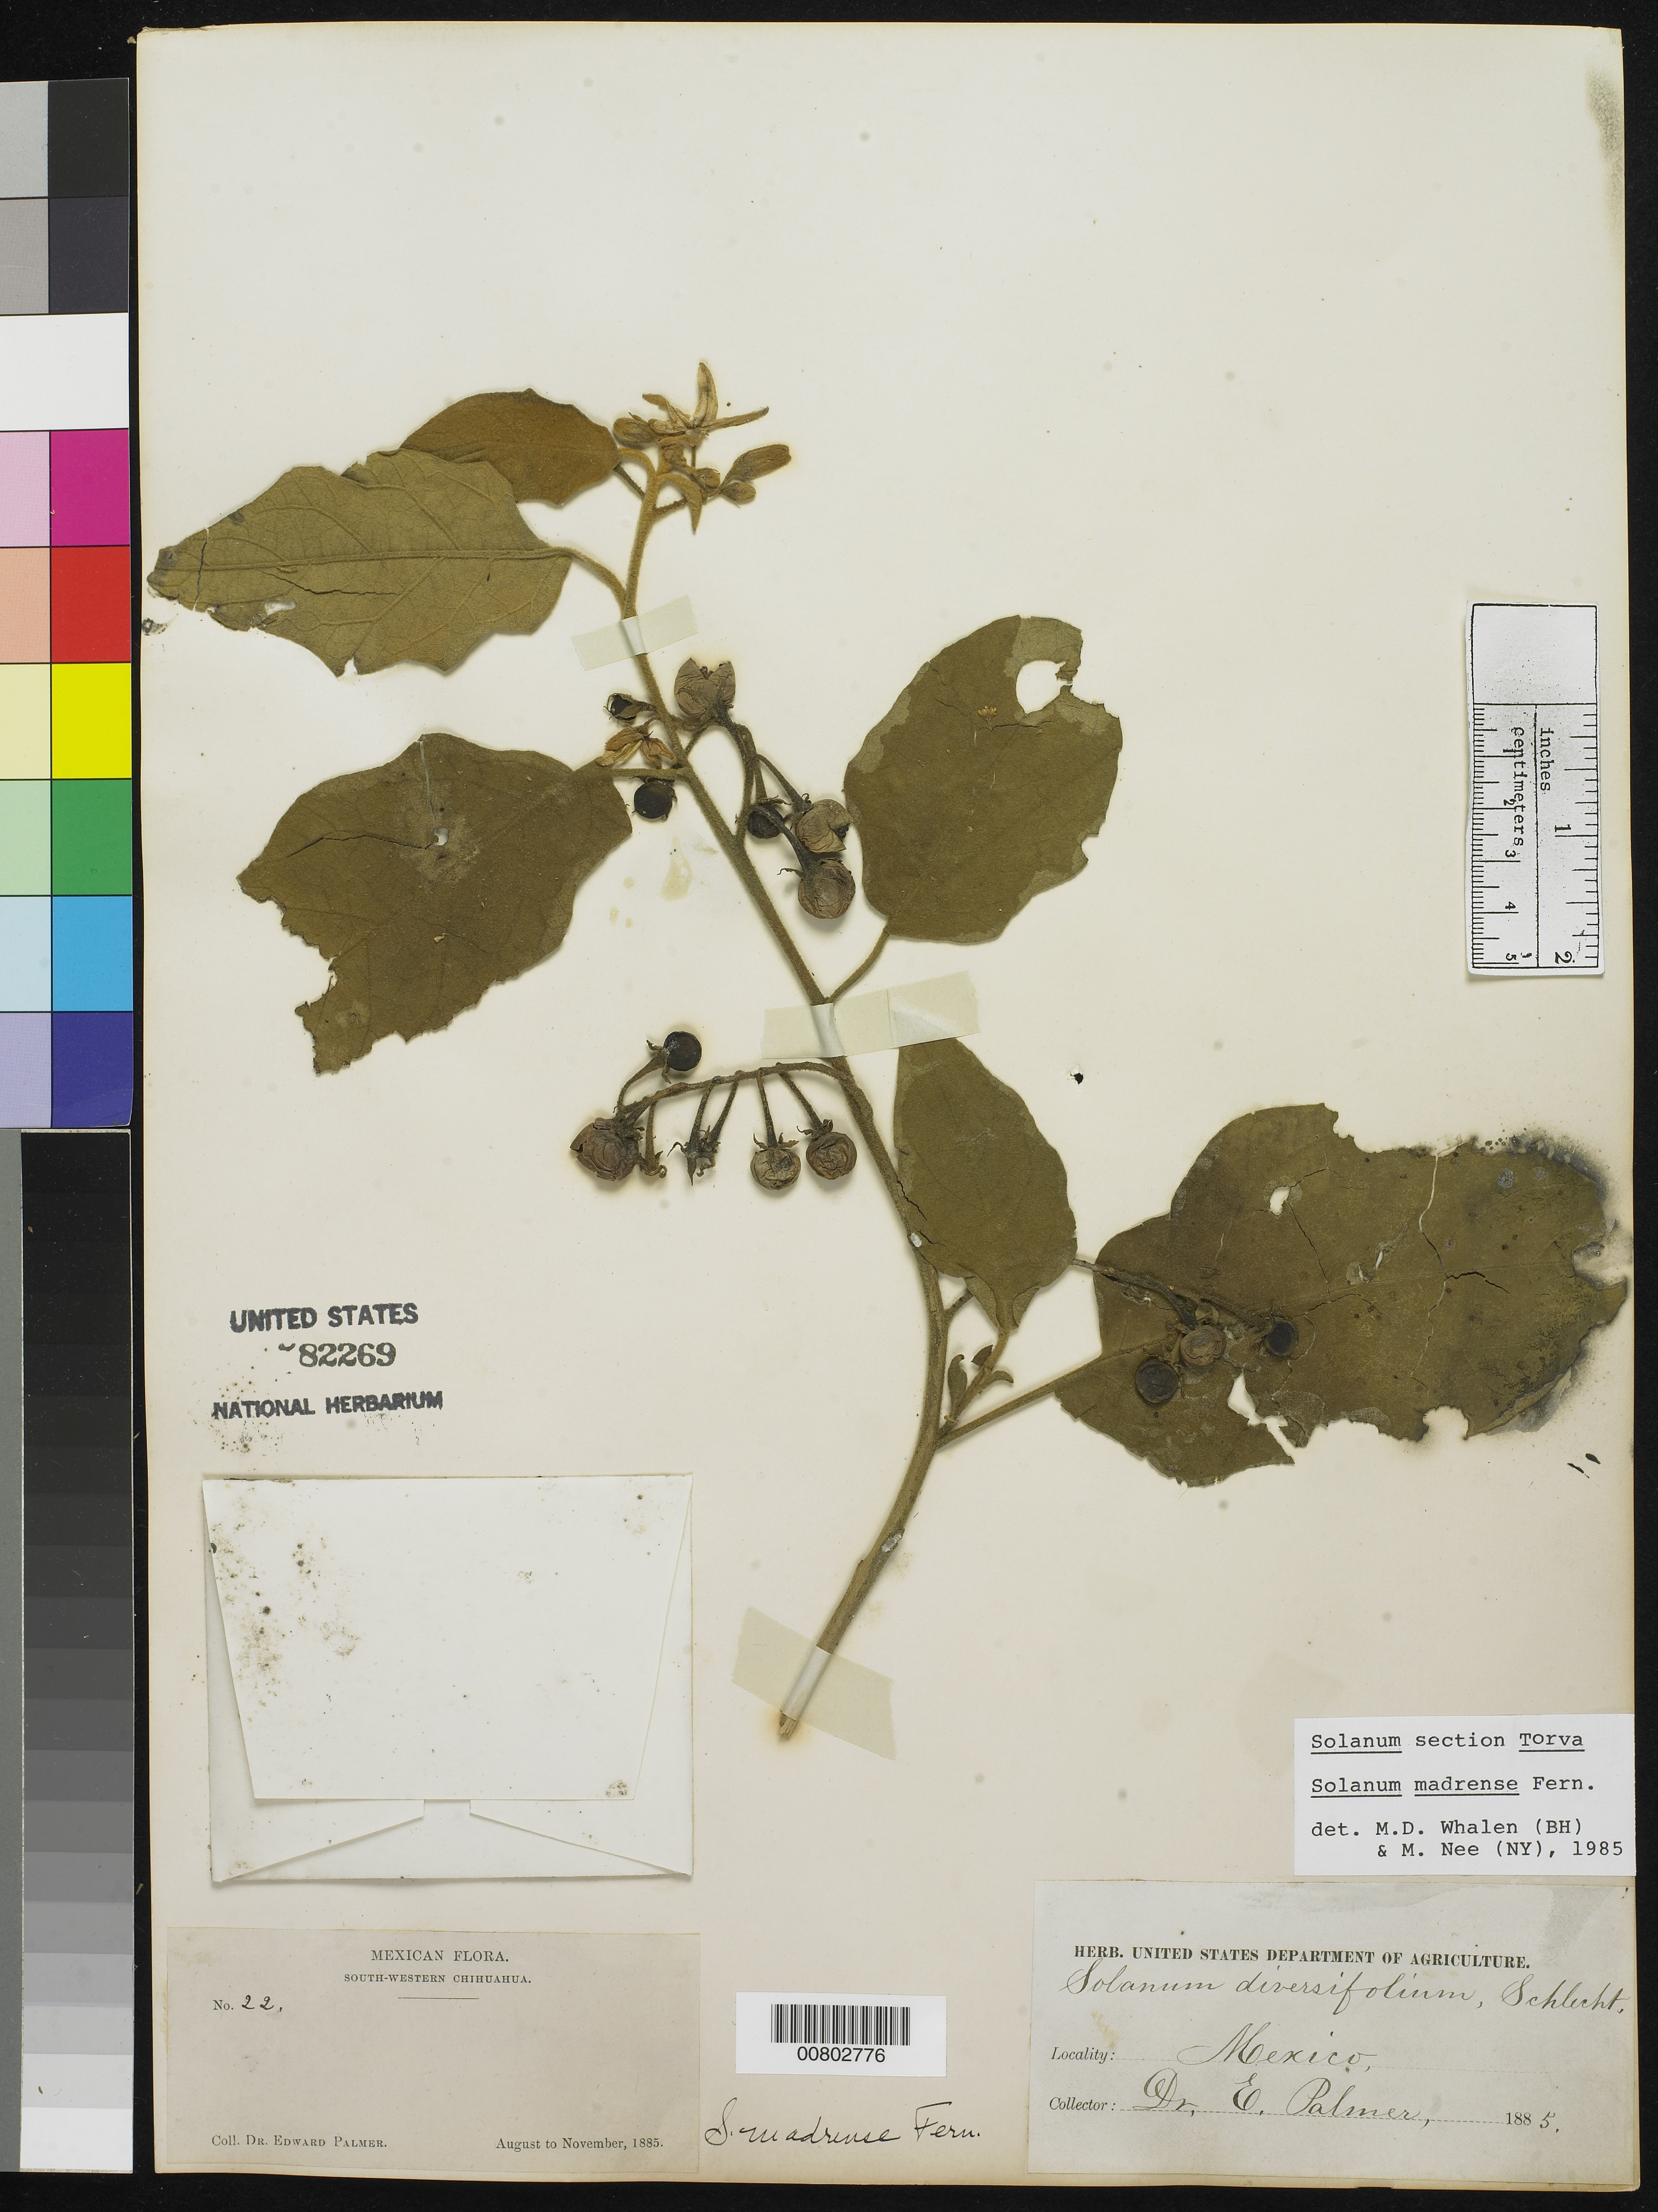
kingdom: Plantae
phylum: Tracheophyta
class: Magnoliopsida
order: Solanales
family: Solanaceae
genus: Solanum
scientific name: Solanum madrense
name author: Fernald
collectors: E. Palmer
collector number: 22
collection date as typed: Aug 1885 to -- Nov 1885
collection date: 1885-08/1885-11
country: Mexico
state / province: Chihuahua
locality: South-Western Chihuahua.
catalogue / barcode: US 82269